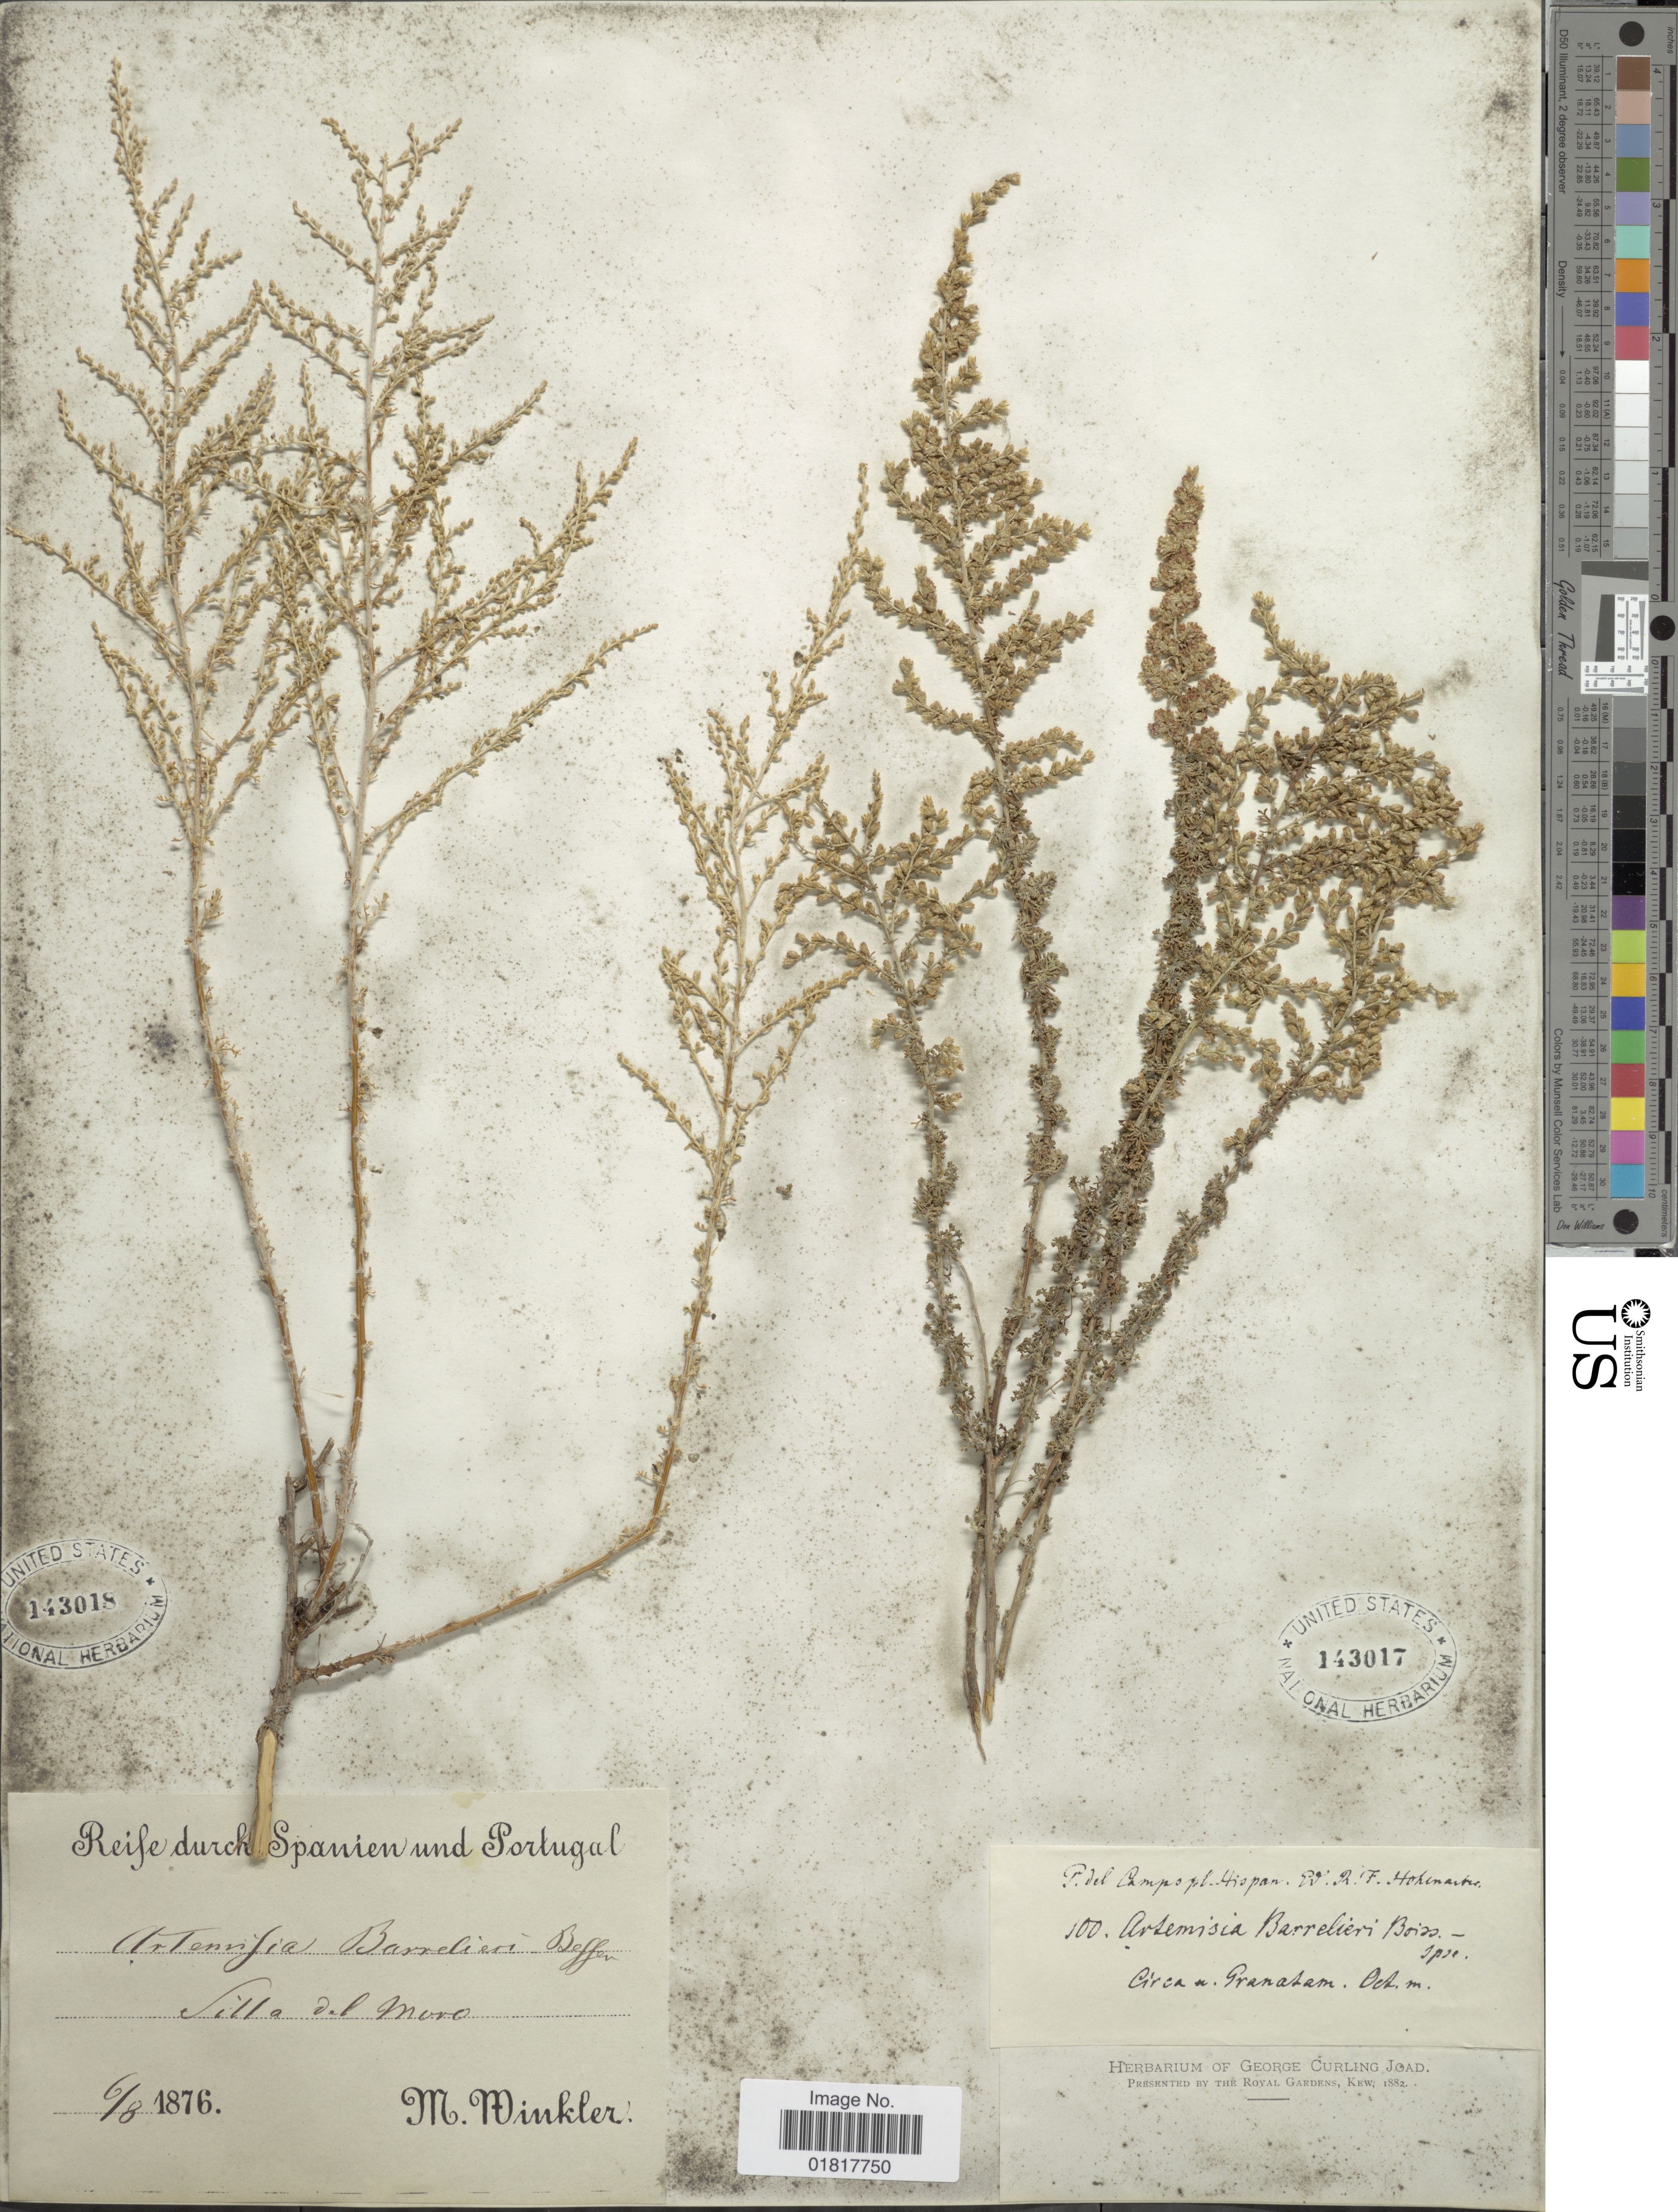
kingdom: Plantae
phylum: Tracheophyta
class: Magnoliopsida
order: Asterales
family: Asteraceae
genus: Artemisia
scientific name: Artemisia barrelieri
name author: Boiss.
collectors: R. F. Hohenacker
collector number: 100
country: Spain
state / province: Andalucia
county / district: Granada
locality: P del Campo pl. Hispan. Circa a Granatam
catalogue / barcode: US 143017-2